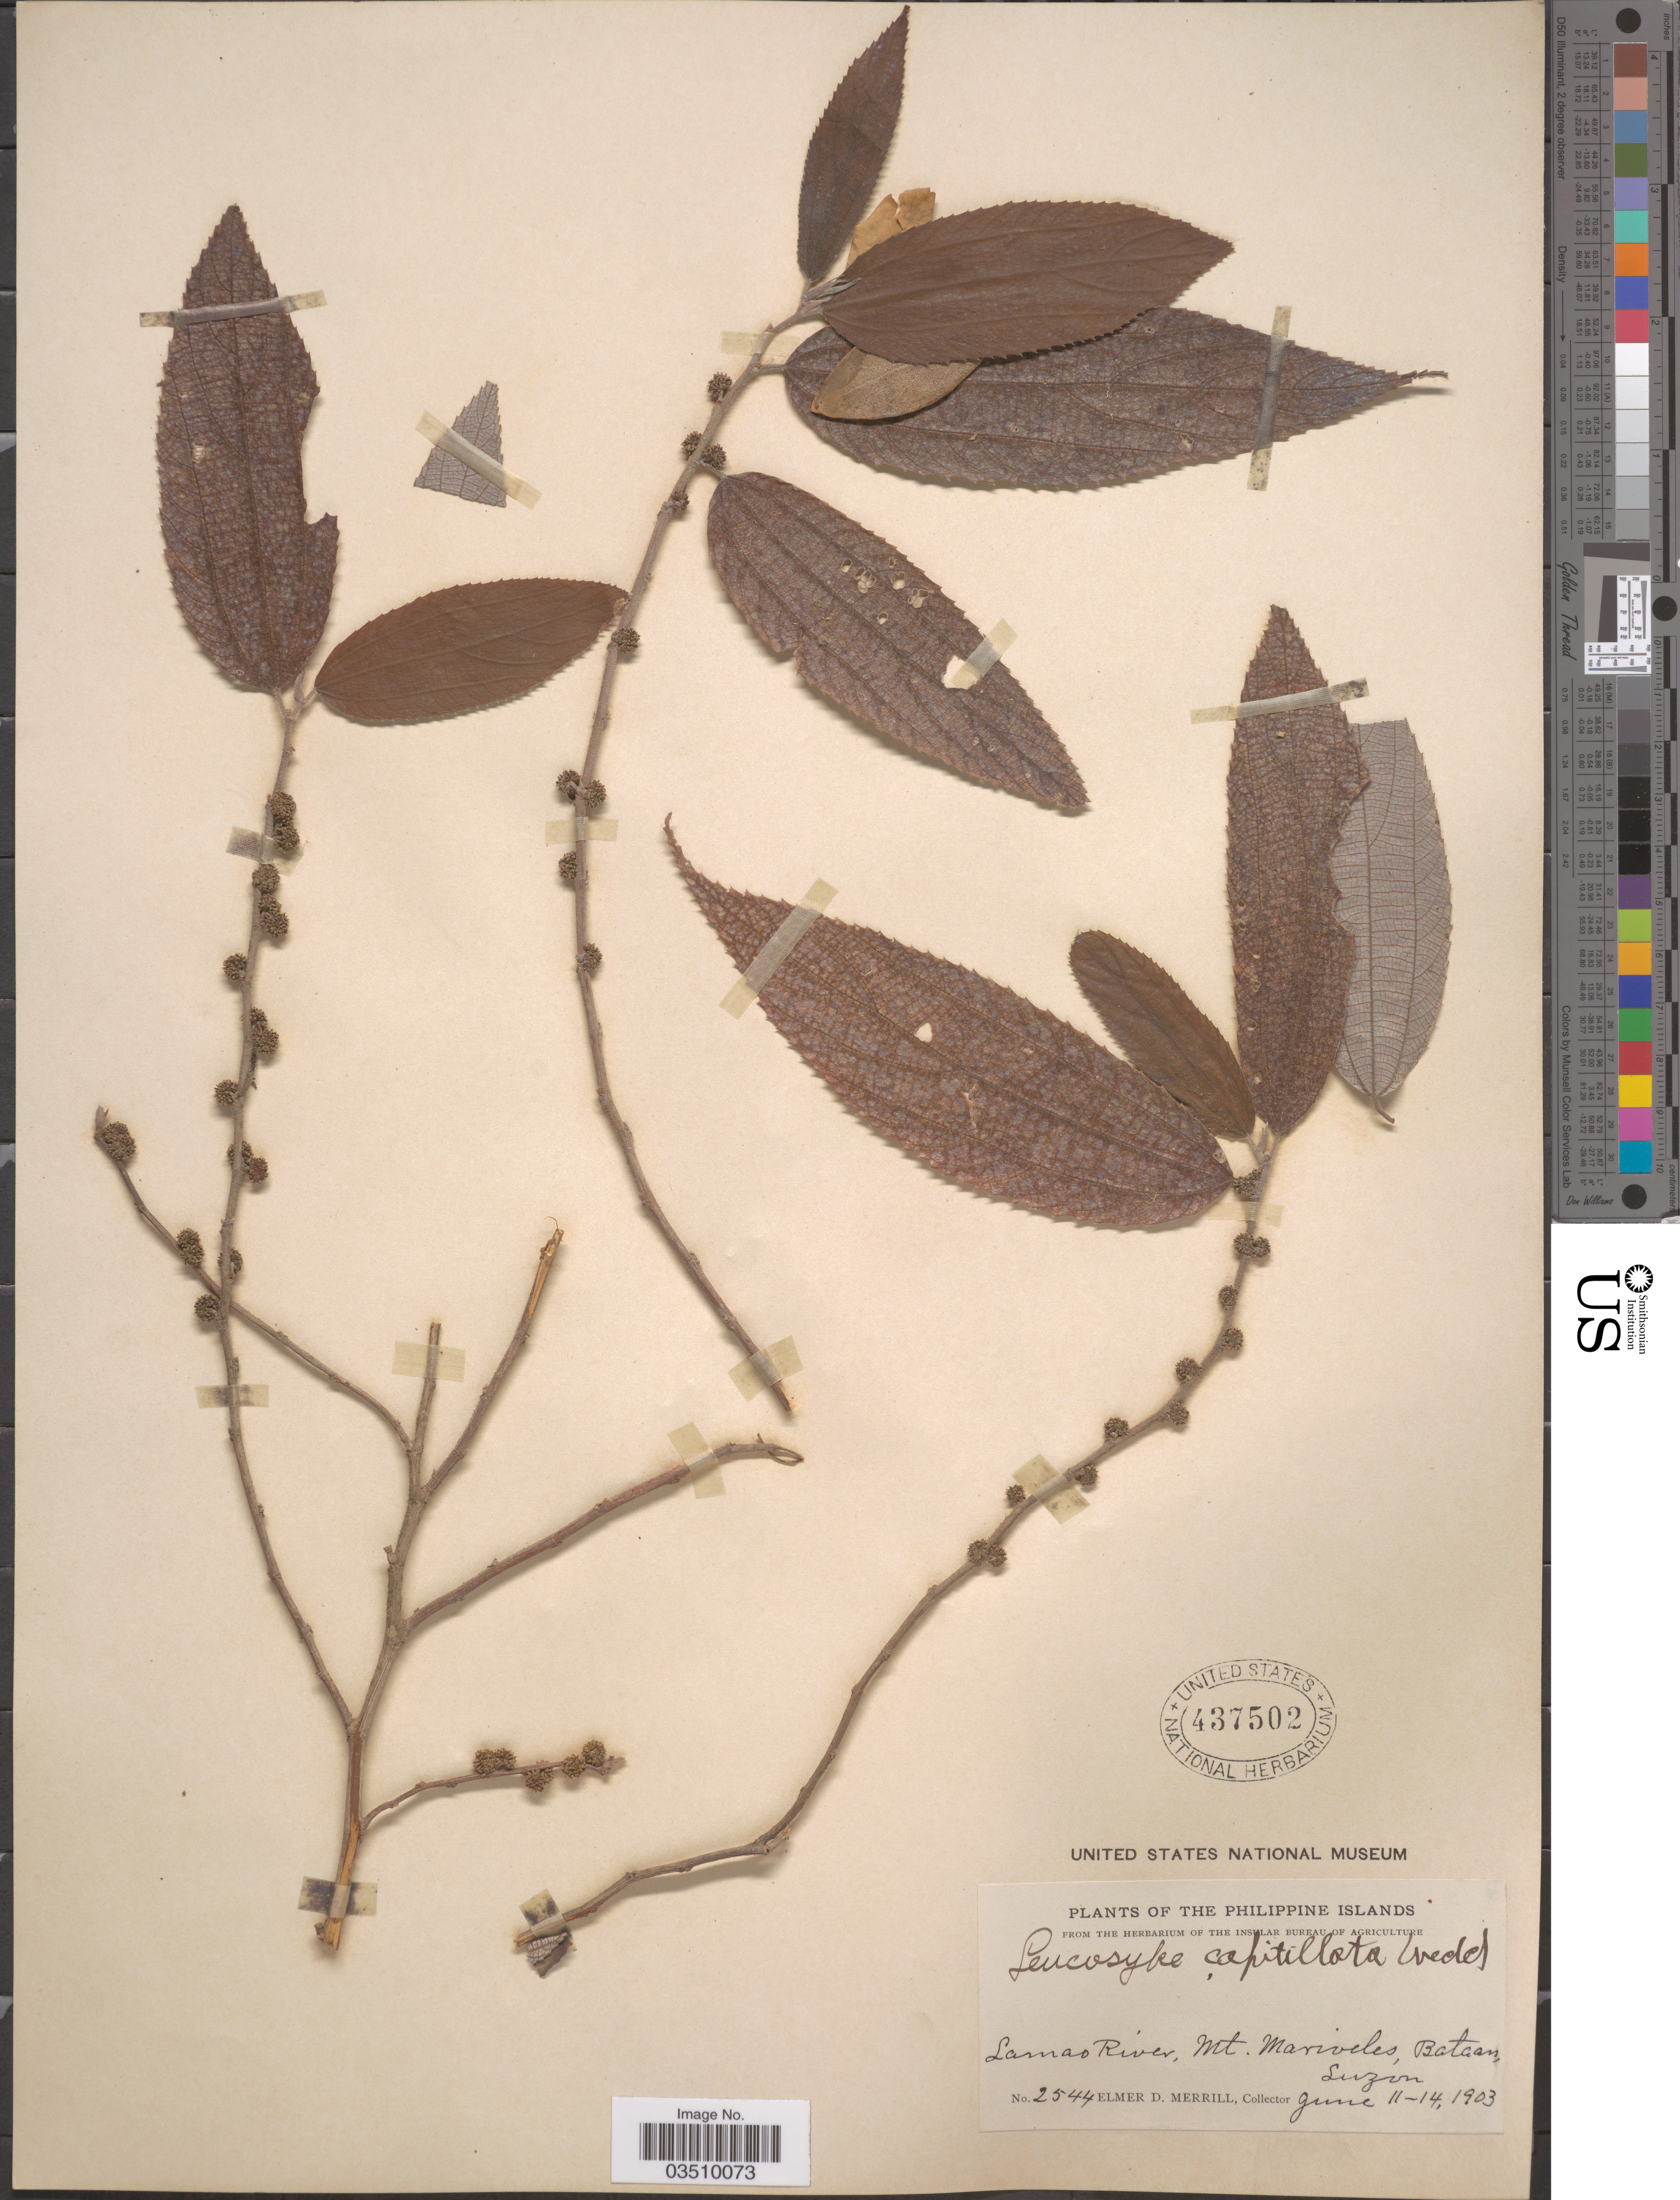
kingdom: Plantae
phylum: Tracheophyta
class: Magnoliopsida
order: Rosales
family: Urticaceae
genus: Leucosyke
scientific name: Leucosyke capitellata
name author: (Poir.) Wedd.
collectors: E. D. Merrill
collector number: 2544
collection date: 1903-06-11/1903-06-14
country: Philippines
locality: Lamao River, Mt. Mariveles, Bataan, Luzon.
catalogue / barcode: US 437502